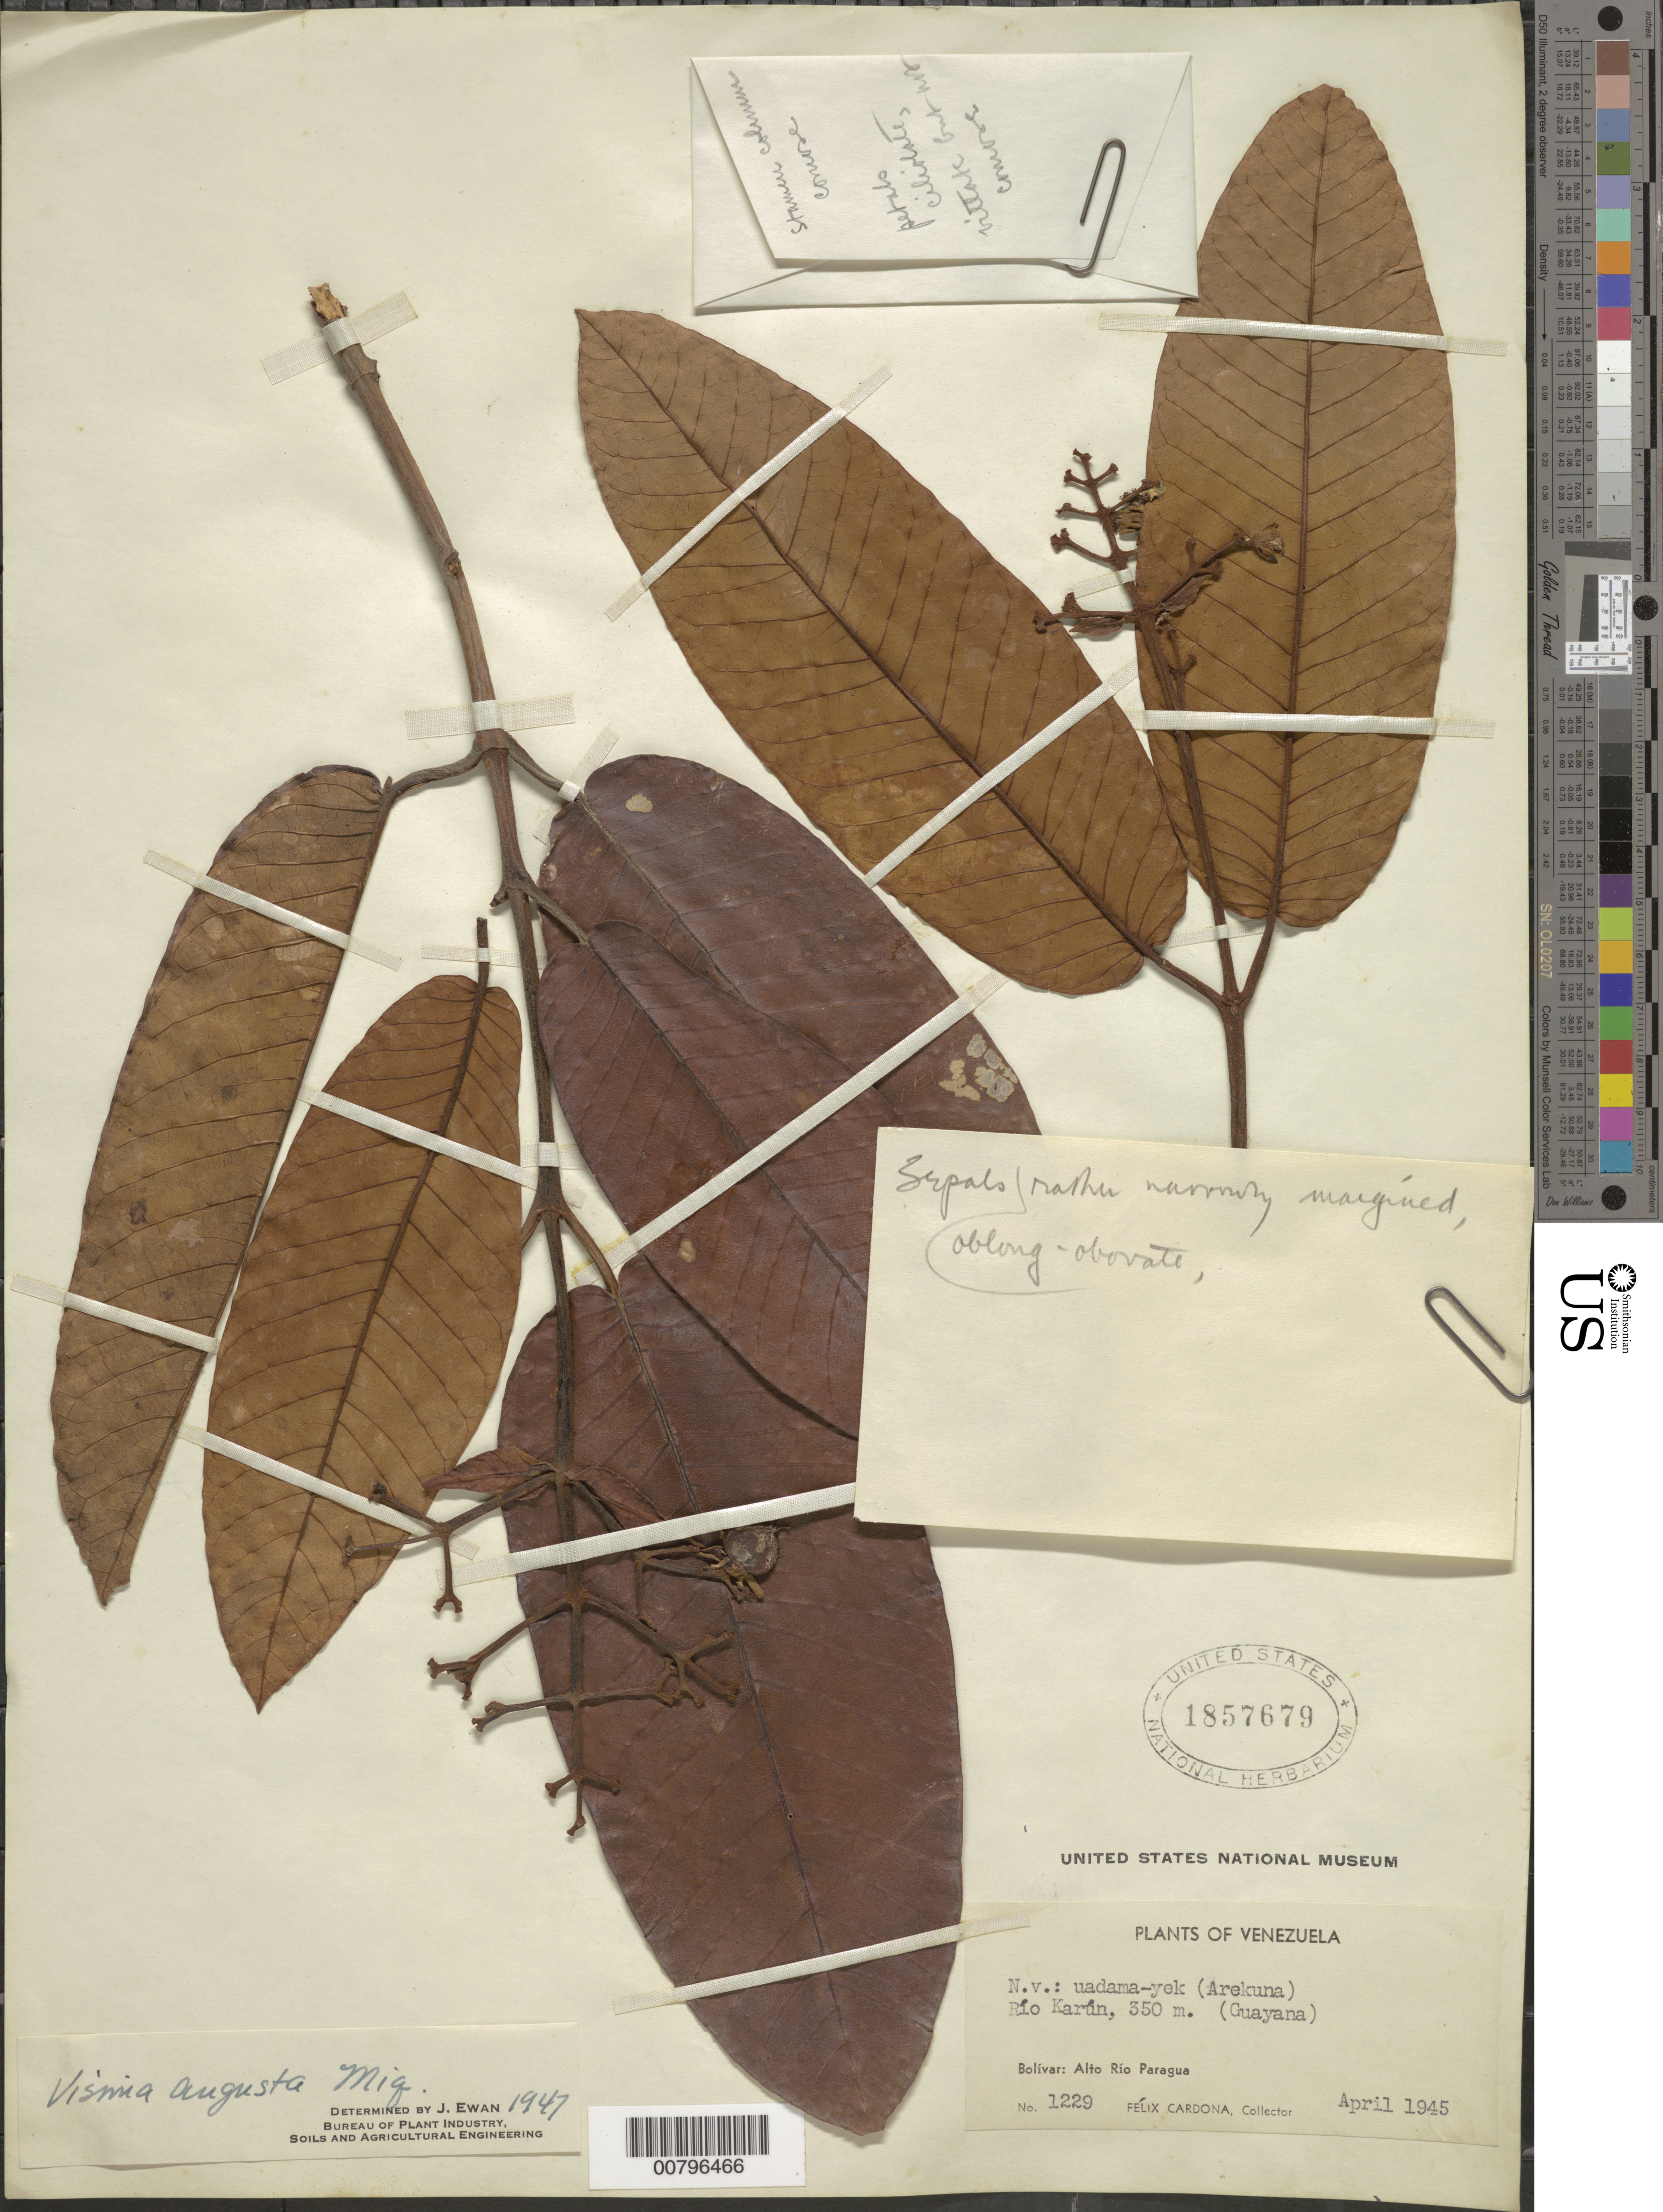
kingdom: Plantae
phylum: Tracheophyta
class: Magnoliopsida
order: Malpighiales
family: Hypericaceae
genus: Vismia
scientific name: Vismia angusta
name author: Miq.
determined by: Ewan, J. A.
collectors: F. Cardona Puig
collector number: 1229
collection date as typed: Apr-45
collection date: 1945-04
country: Venezuela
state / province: Bolívar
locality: Alto Río Paragua, Río Karún (Guayana)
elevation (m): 350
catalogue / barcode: US 1857679